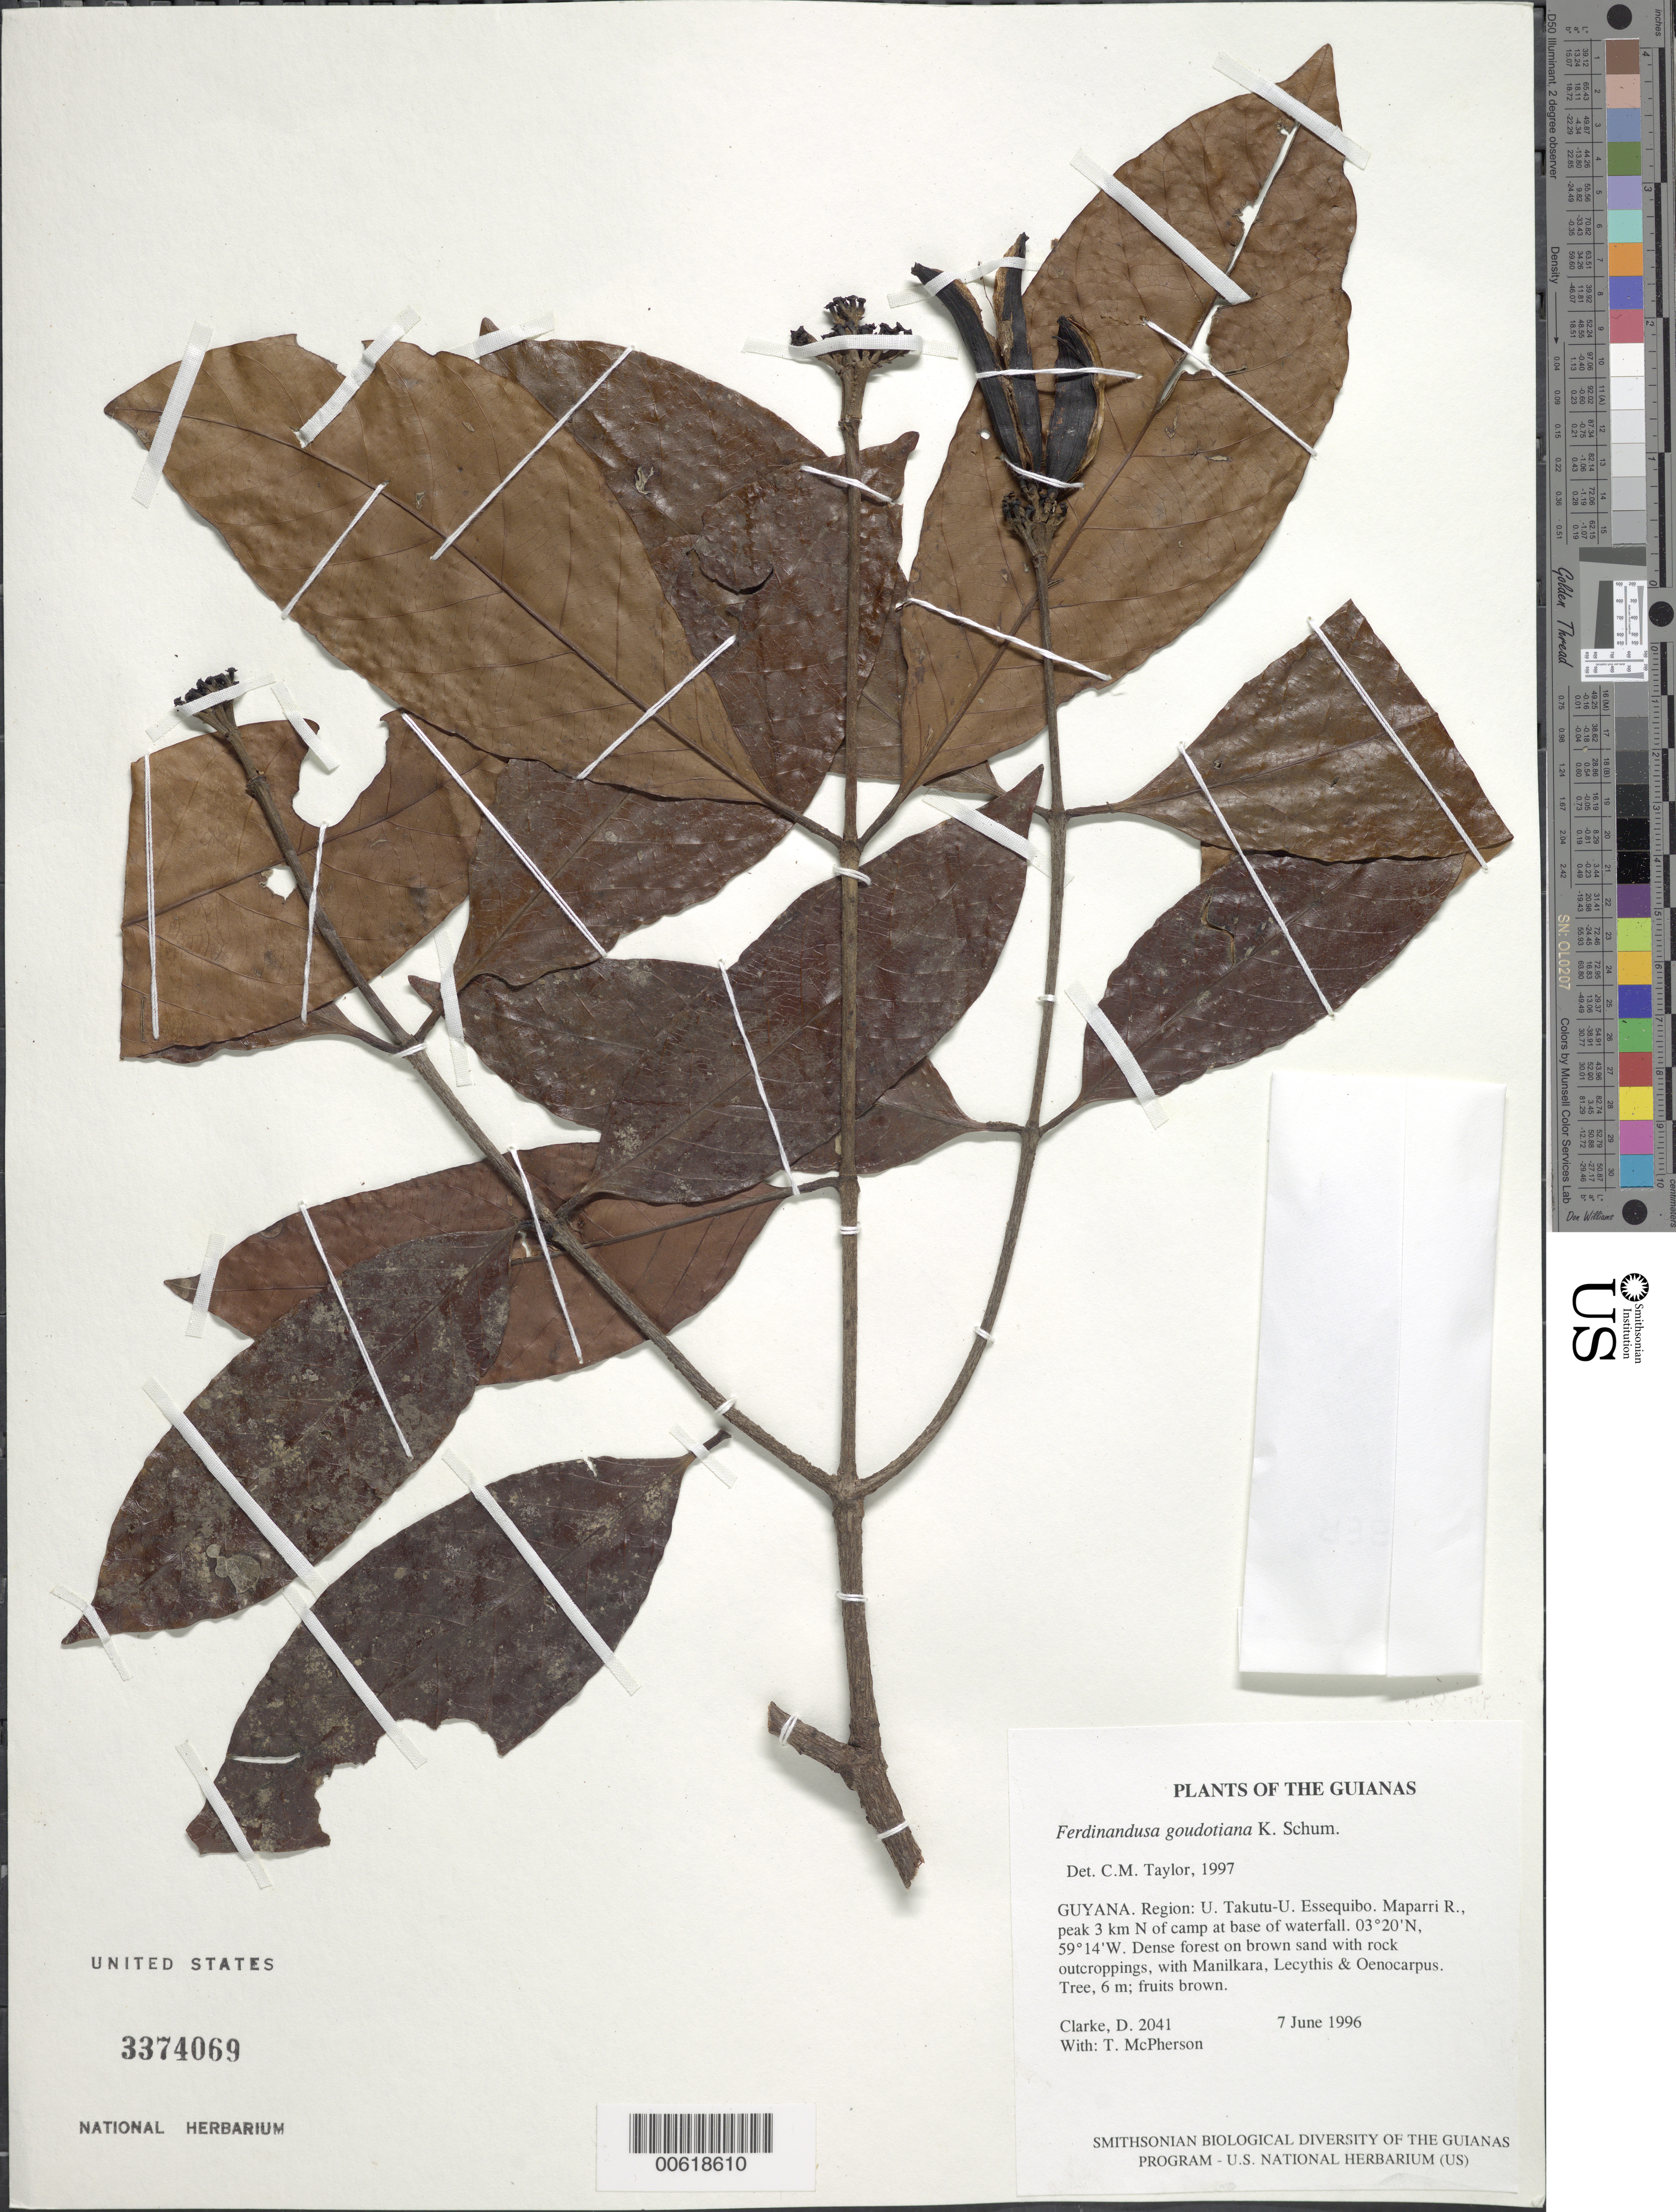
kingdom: Plantae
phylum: Tracheophyta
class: Magnoliopsida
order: Gentianales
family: Rubiaceae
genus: Ferdinandusa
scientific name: Ferdinandusa goudotiana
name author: K. Schum.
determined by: Taylor, Charlotte M.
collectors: H. D. Clarke & T. McPherson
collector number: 2041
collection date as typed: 7 June 1996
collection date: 1996-06-07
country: Guyana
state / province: U. Takutu-U. Essequibo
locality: Maparri R., peak 3 km N of camp at base of waterfall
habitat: Dense forest on brown sand with rock outcroppings, with Manilkara, Lecythis & Oenocarpus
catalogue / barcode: US 3374069